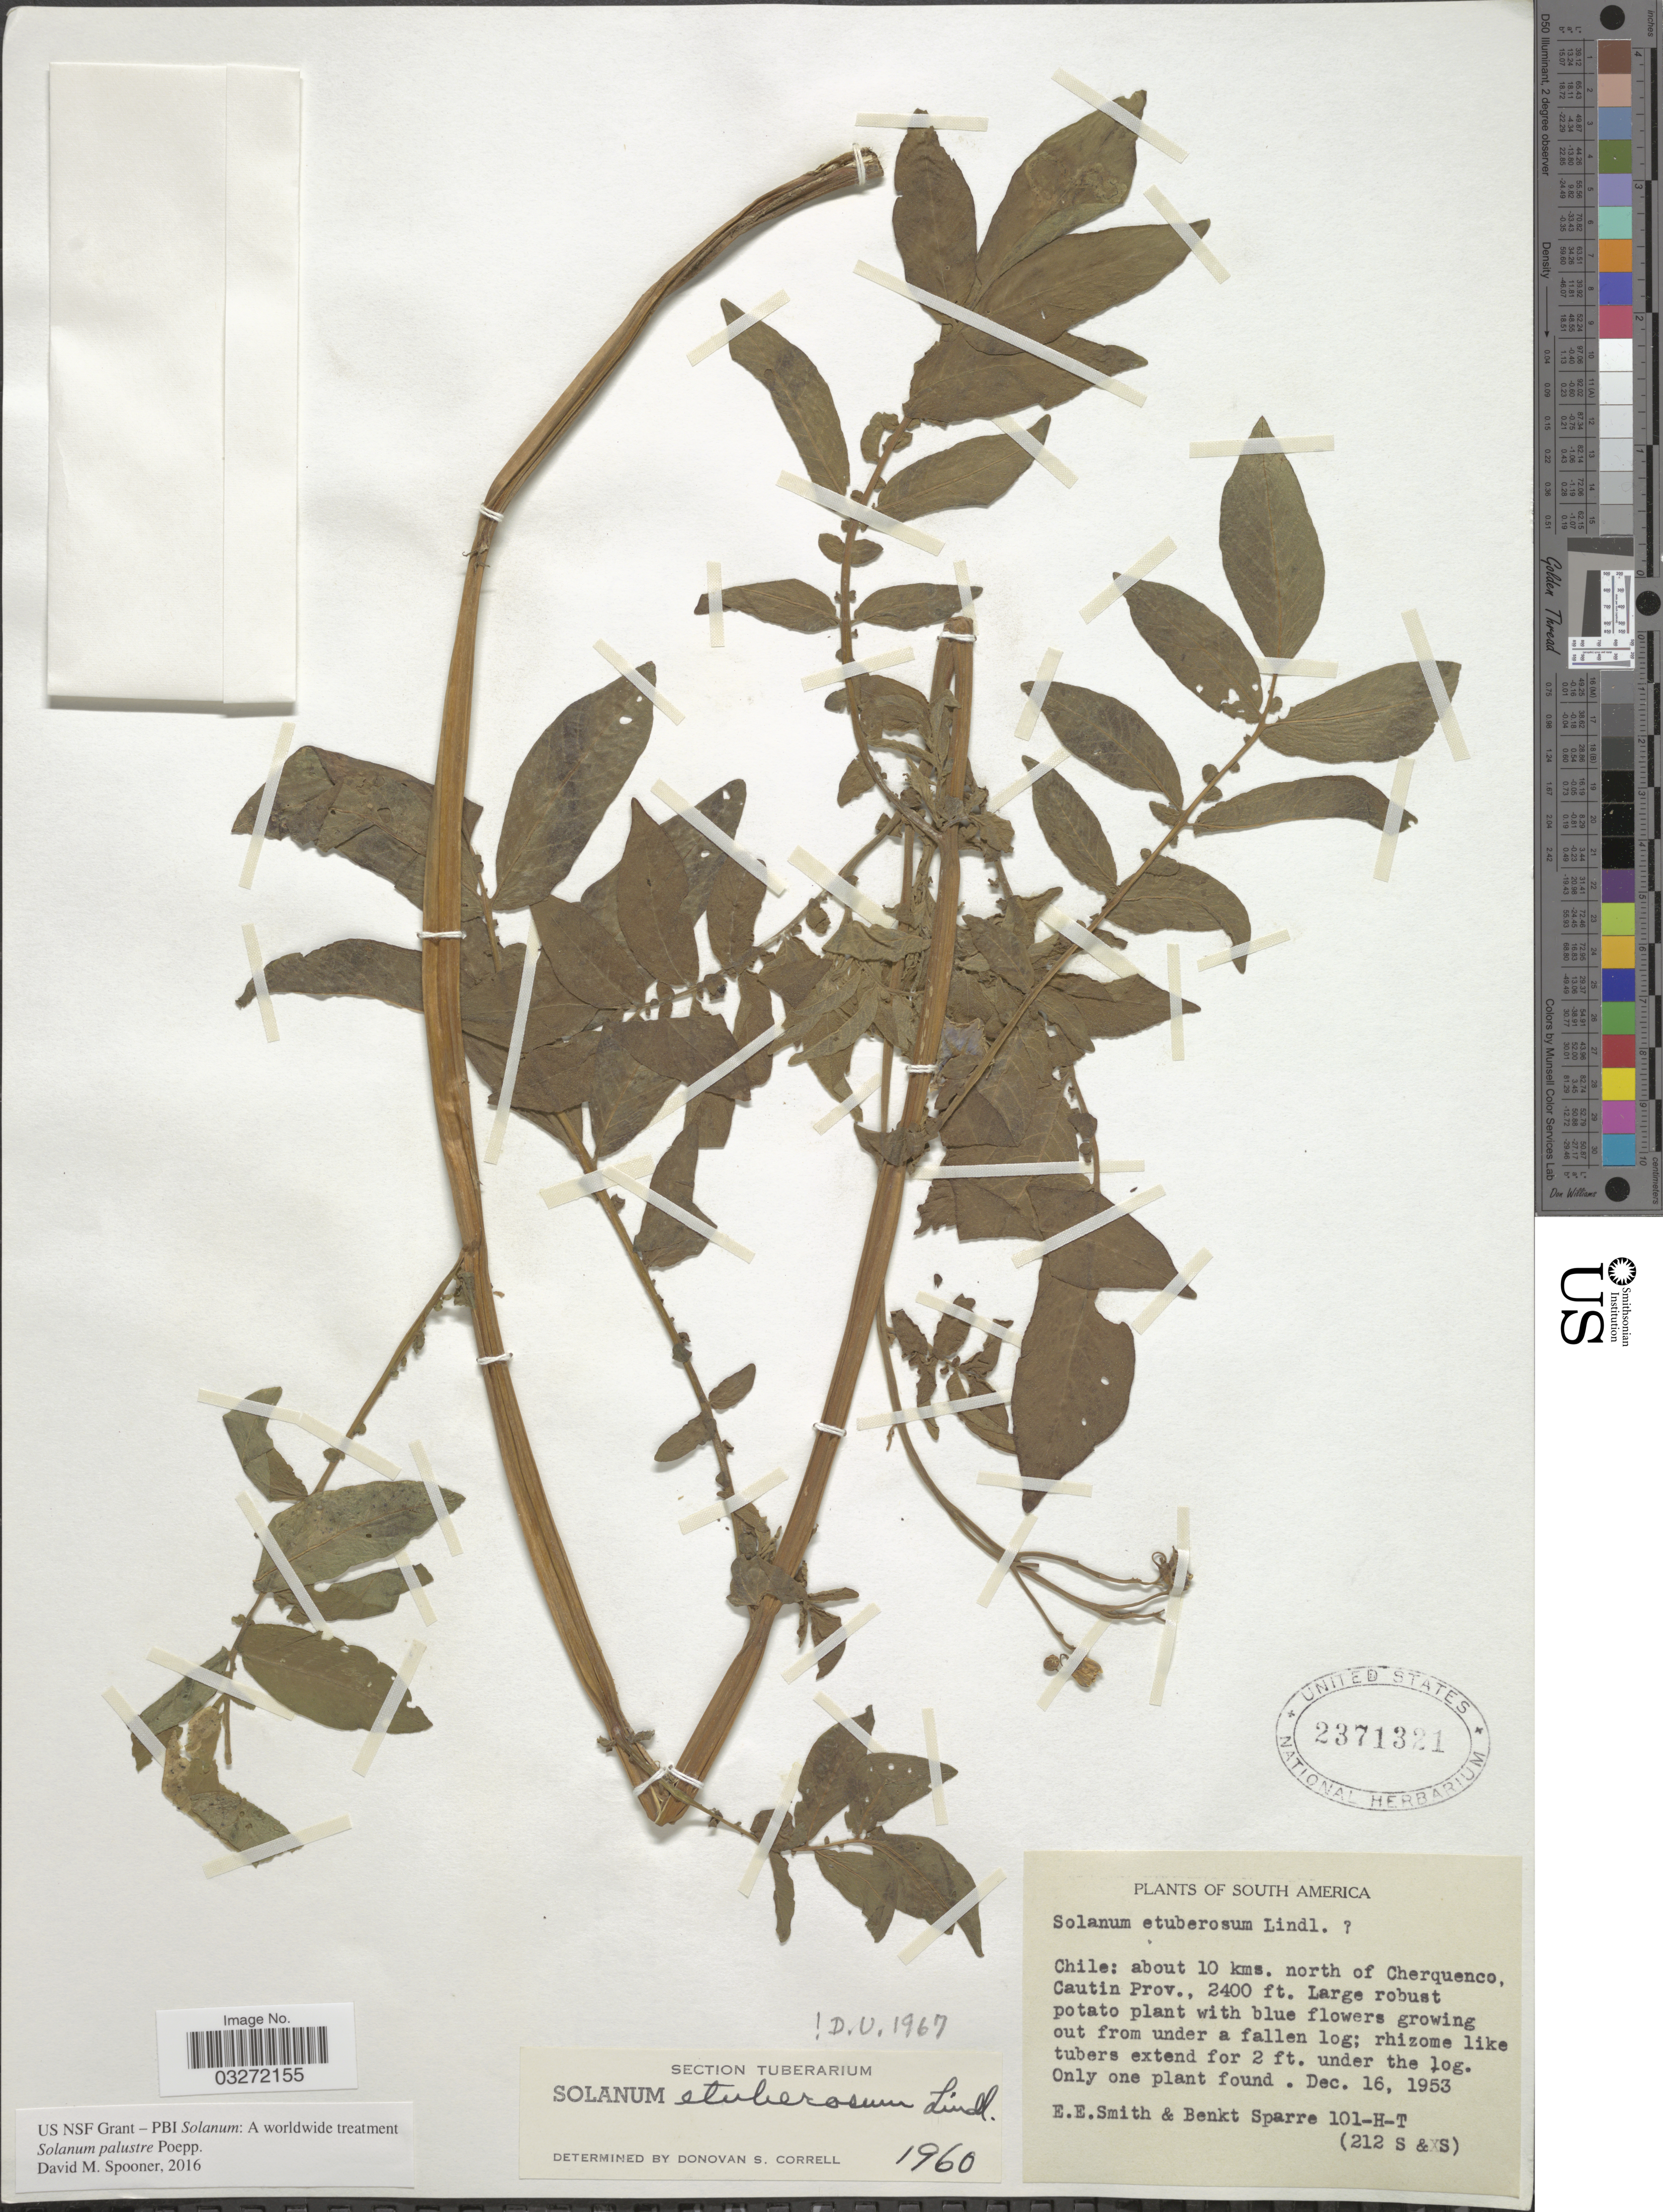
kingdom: Plantae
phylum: Tracheophyta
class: Magnoliopsida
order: Solanales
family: Solanaceae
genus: Solanum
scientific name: Solanum palustre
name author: Poepp. ex Schltr.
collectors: E. E. Smith & B. Sparre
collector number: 101-H-T (212 S &S)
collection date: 1953-12-16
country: Chile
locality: About 10 kms. north of Cherquenco, Cautin Prov.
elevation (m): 732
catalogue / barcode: US 2371321